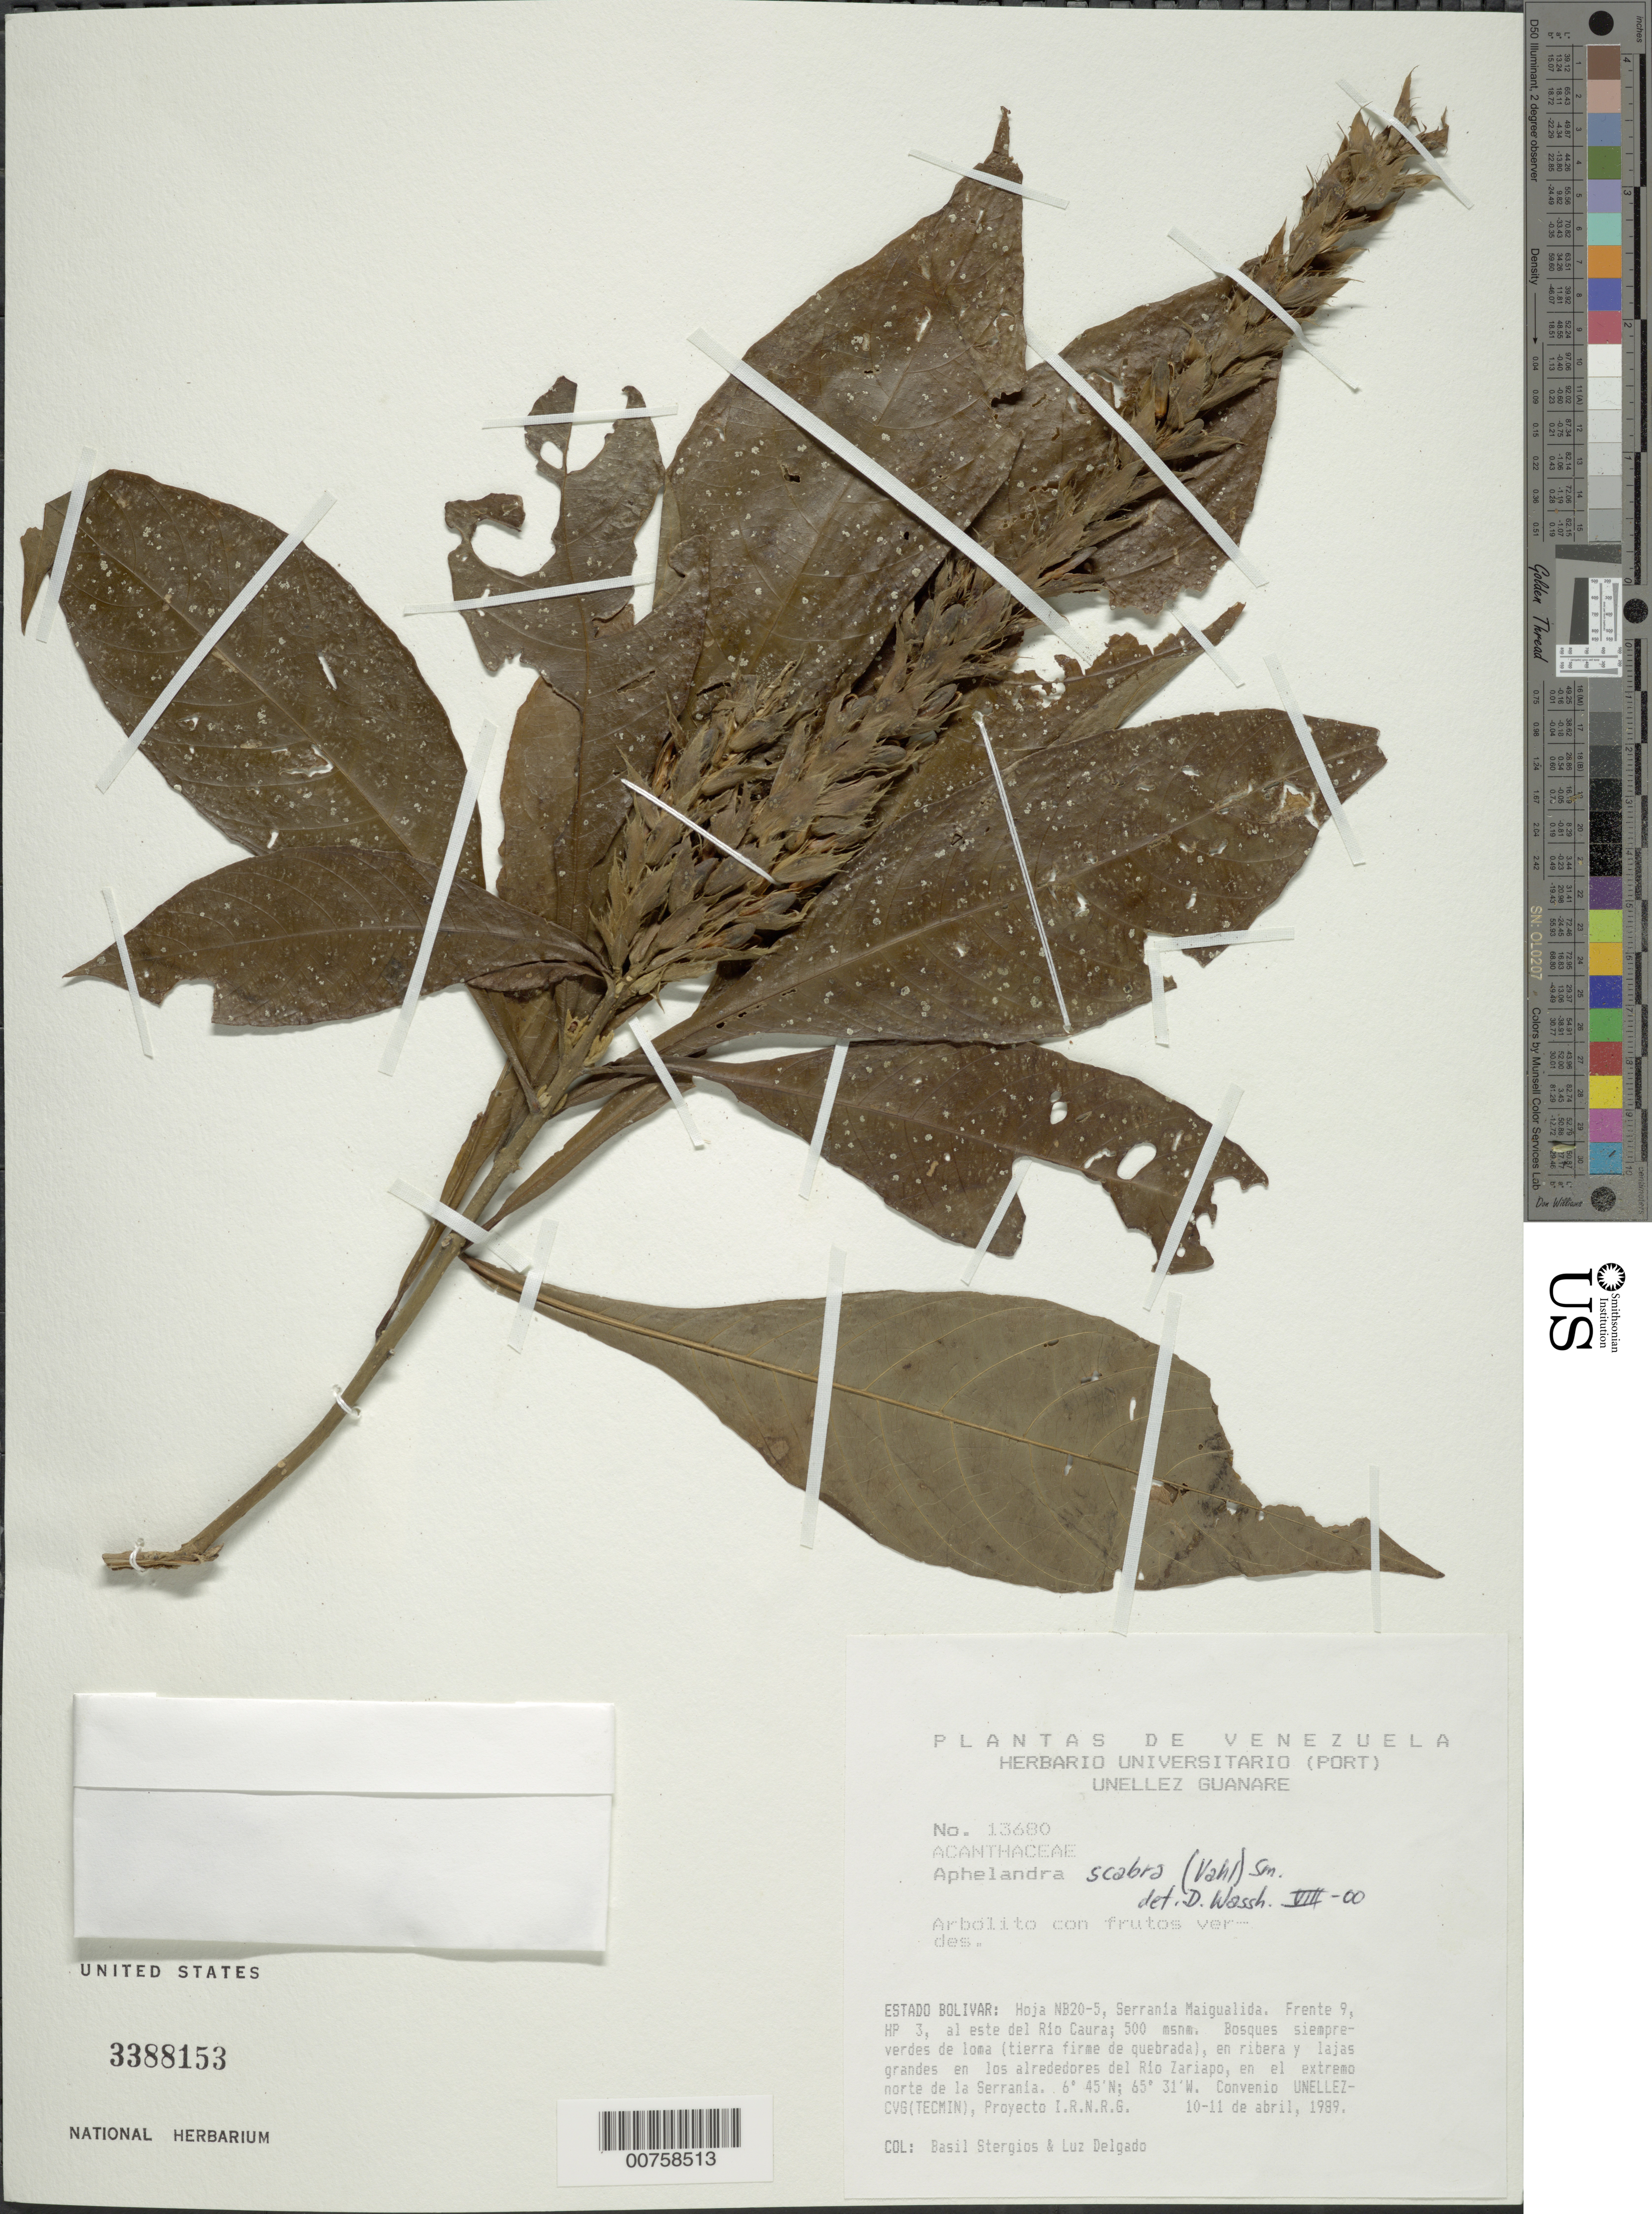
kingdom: Plantae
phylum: Tracheophyta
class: Magnoliopsida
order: Lamiales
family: Acanthaceae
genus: Aphelandra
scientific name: Aphelandra scabra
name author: (Vahl) Sm.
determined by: Wasshausen, Dieter C., (BOT), Smithsonian Institution - National Museum of Natural History (UNITED STATES)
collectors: B. G. Stergios & L. Delgado V.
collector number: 13680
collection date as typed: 10-Apr-89 to 11-Apr-89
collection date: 1989-04-10/1989-04-11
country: Venezuela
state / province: Bolívar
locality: Serrania Maigualida, E del río Caura, alrededores del río Zariapo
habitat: Bosques siempre-verdes de loma (tierra firme de quebrada), en ribera y lajas grandesen los alrededores del río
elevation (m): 500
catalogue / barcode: US 3388153